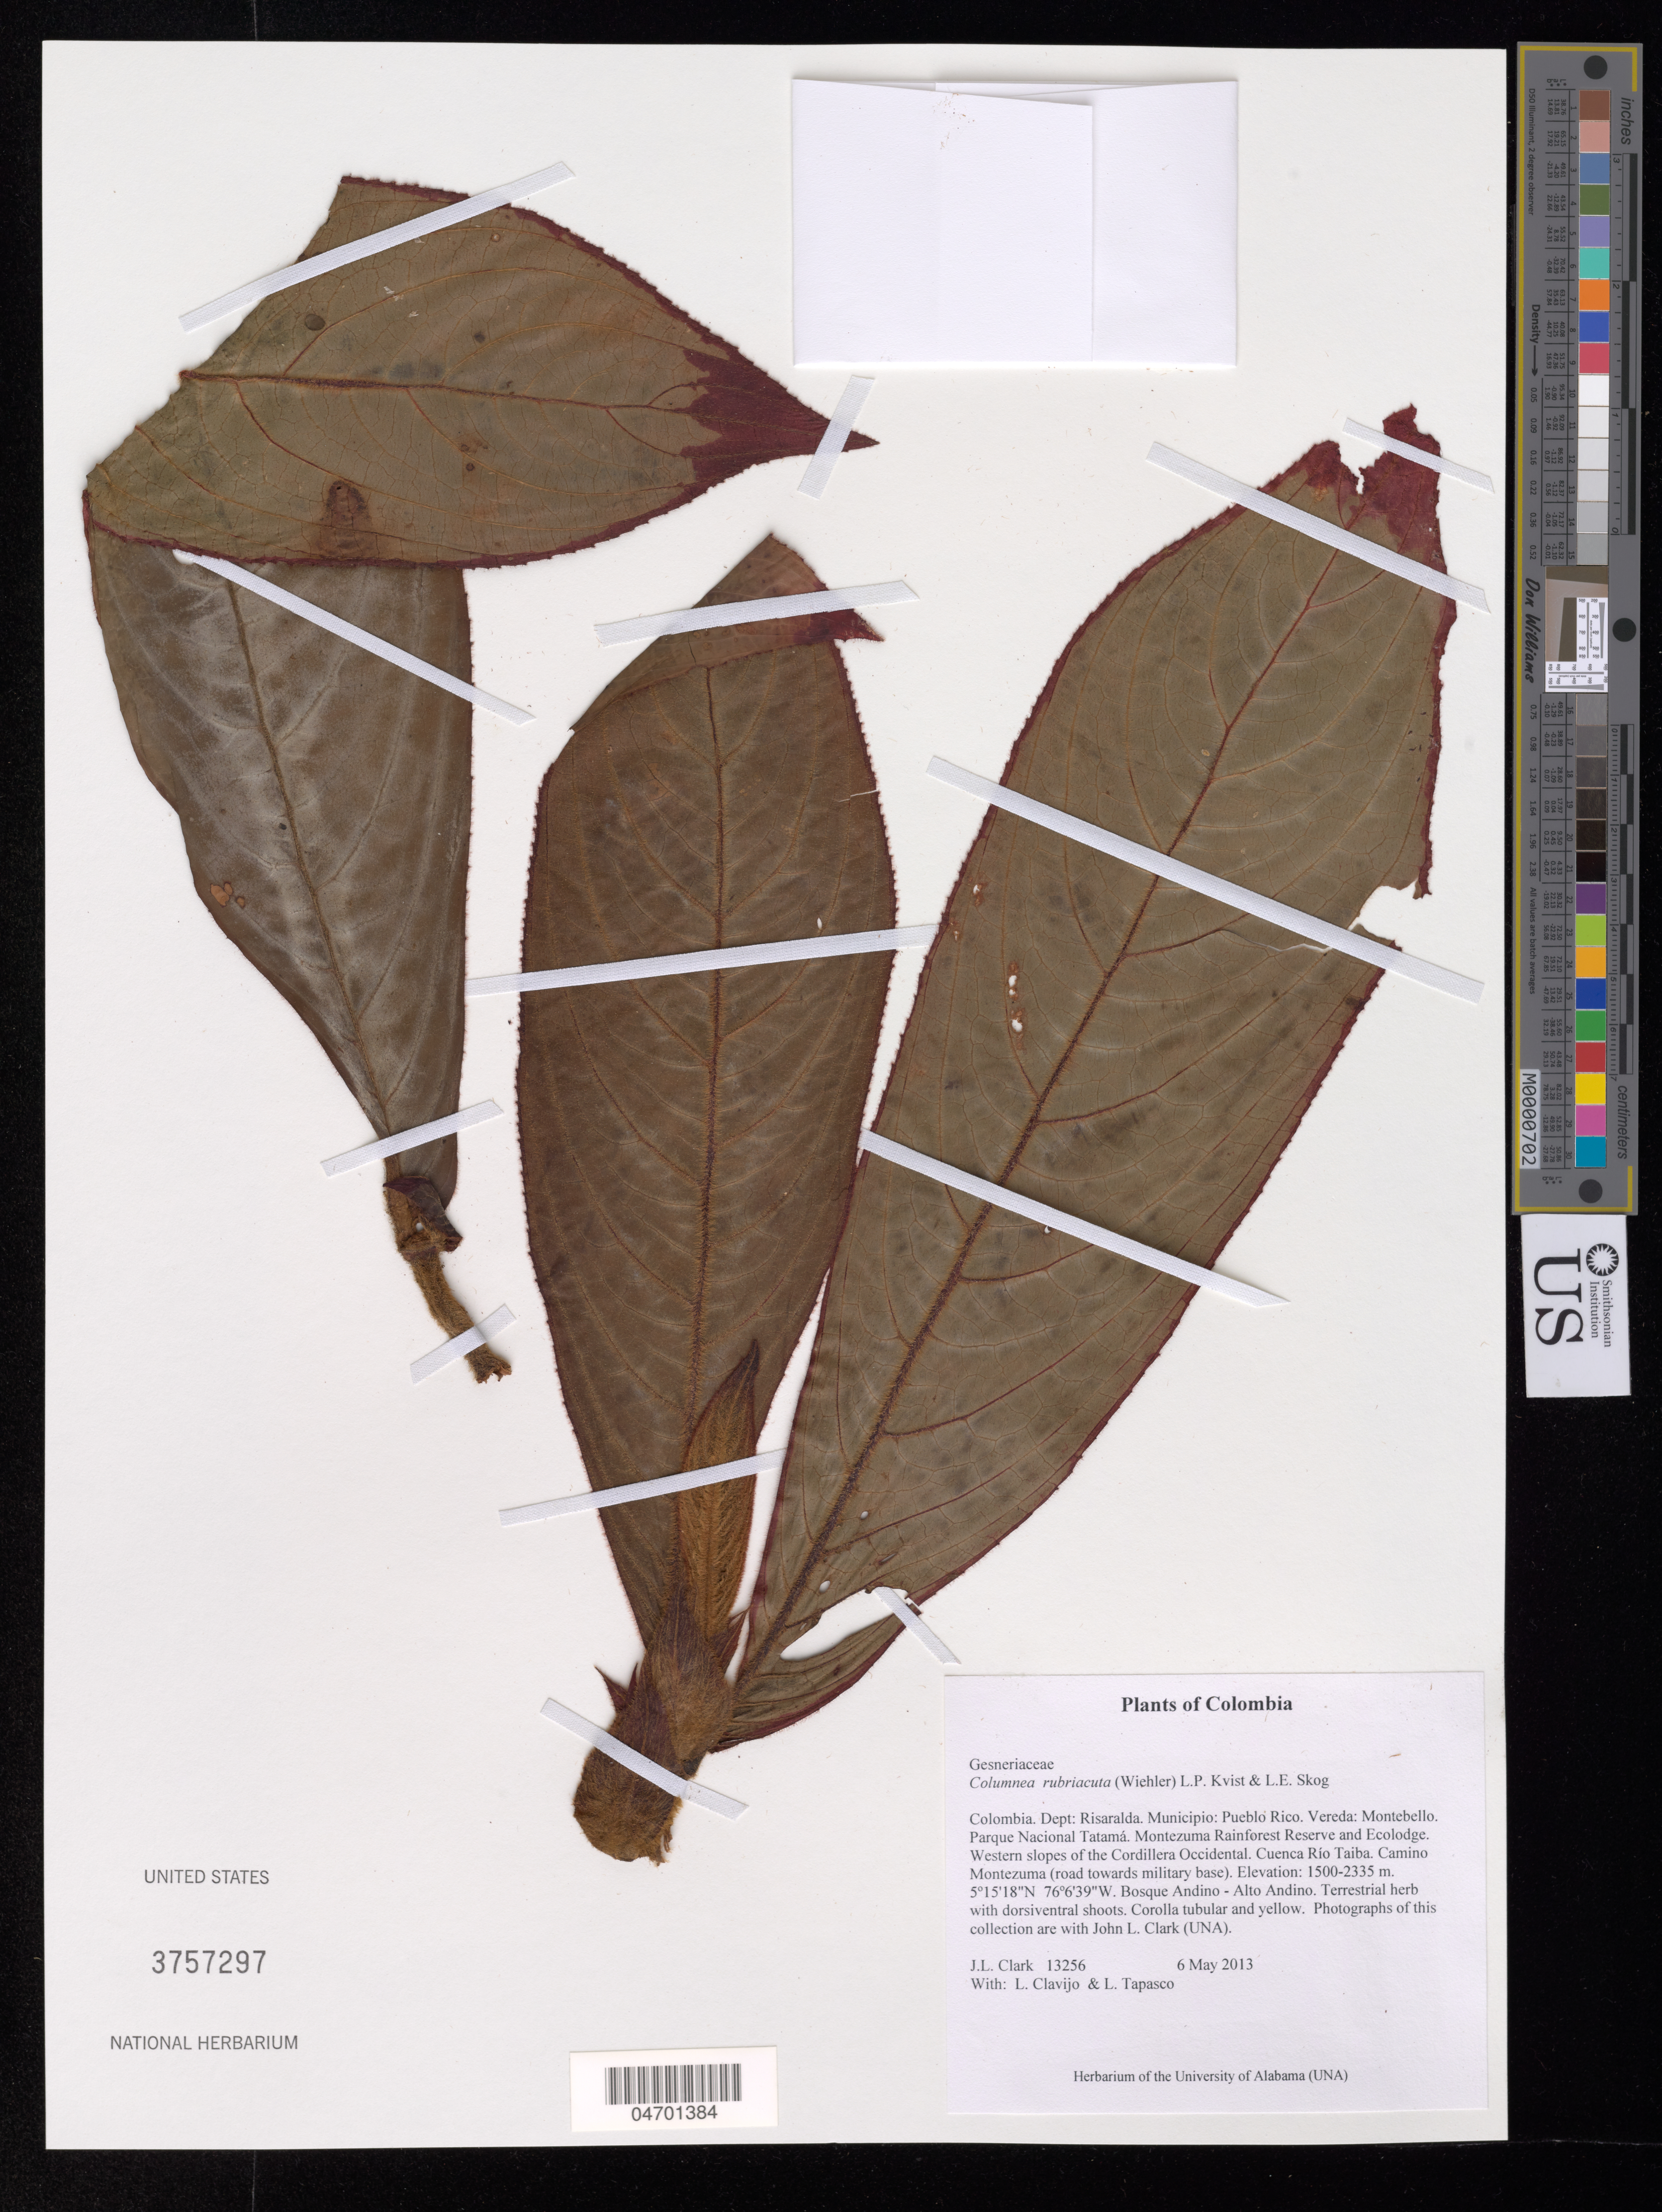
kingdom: Plantae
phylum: Tracheophyta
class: Magnoliopsida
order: Lamiales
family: Gesneriaceae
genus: Columnea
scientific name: Columnea rubriacuta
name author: (Wiehler) L.P. Kvist & L.E. Skog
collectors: J. L. Clark, L. Clavijo & D. Olstein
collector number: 13256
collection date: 2013-05-06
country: Colombia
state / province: Risaralda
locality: Dept: Risaralda. Municipio: Pueblo Rico. Vereda: Montebello. Parque Nacional Tatamá. Montezuma Rainforest Reserve and Ecolodge. Western slopes of the Cordillera Occidental. Cuenca Río Taiba. Camino Montezuma (road towards military base). Bosque Andino.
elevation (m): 1500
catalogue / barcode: US 3757297